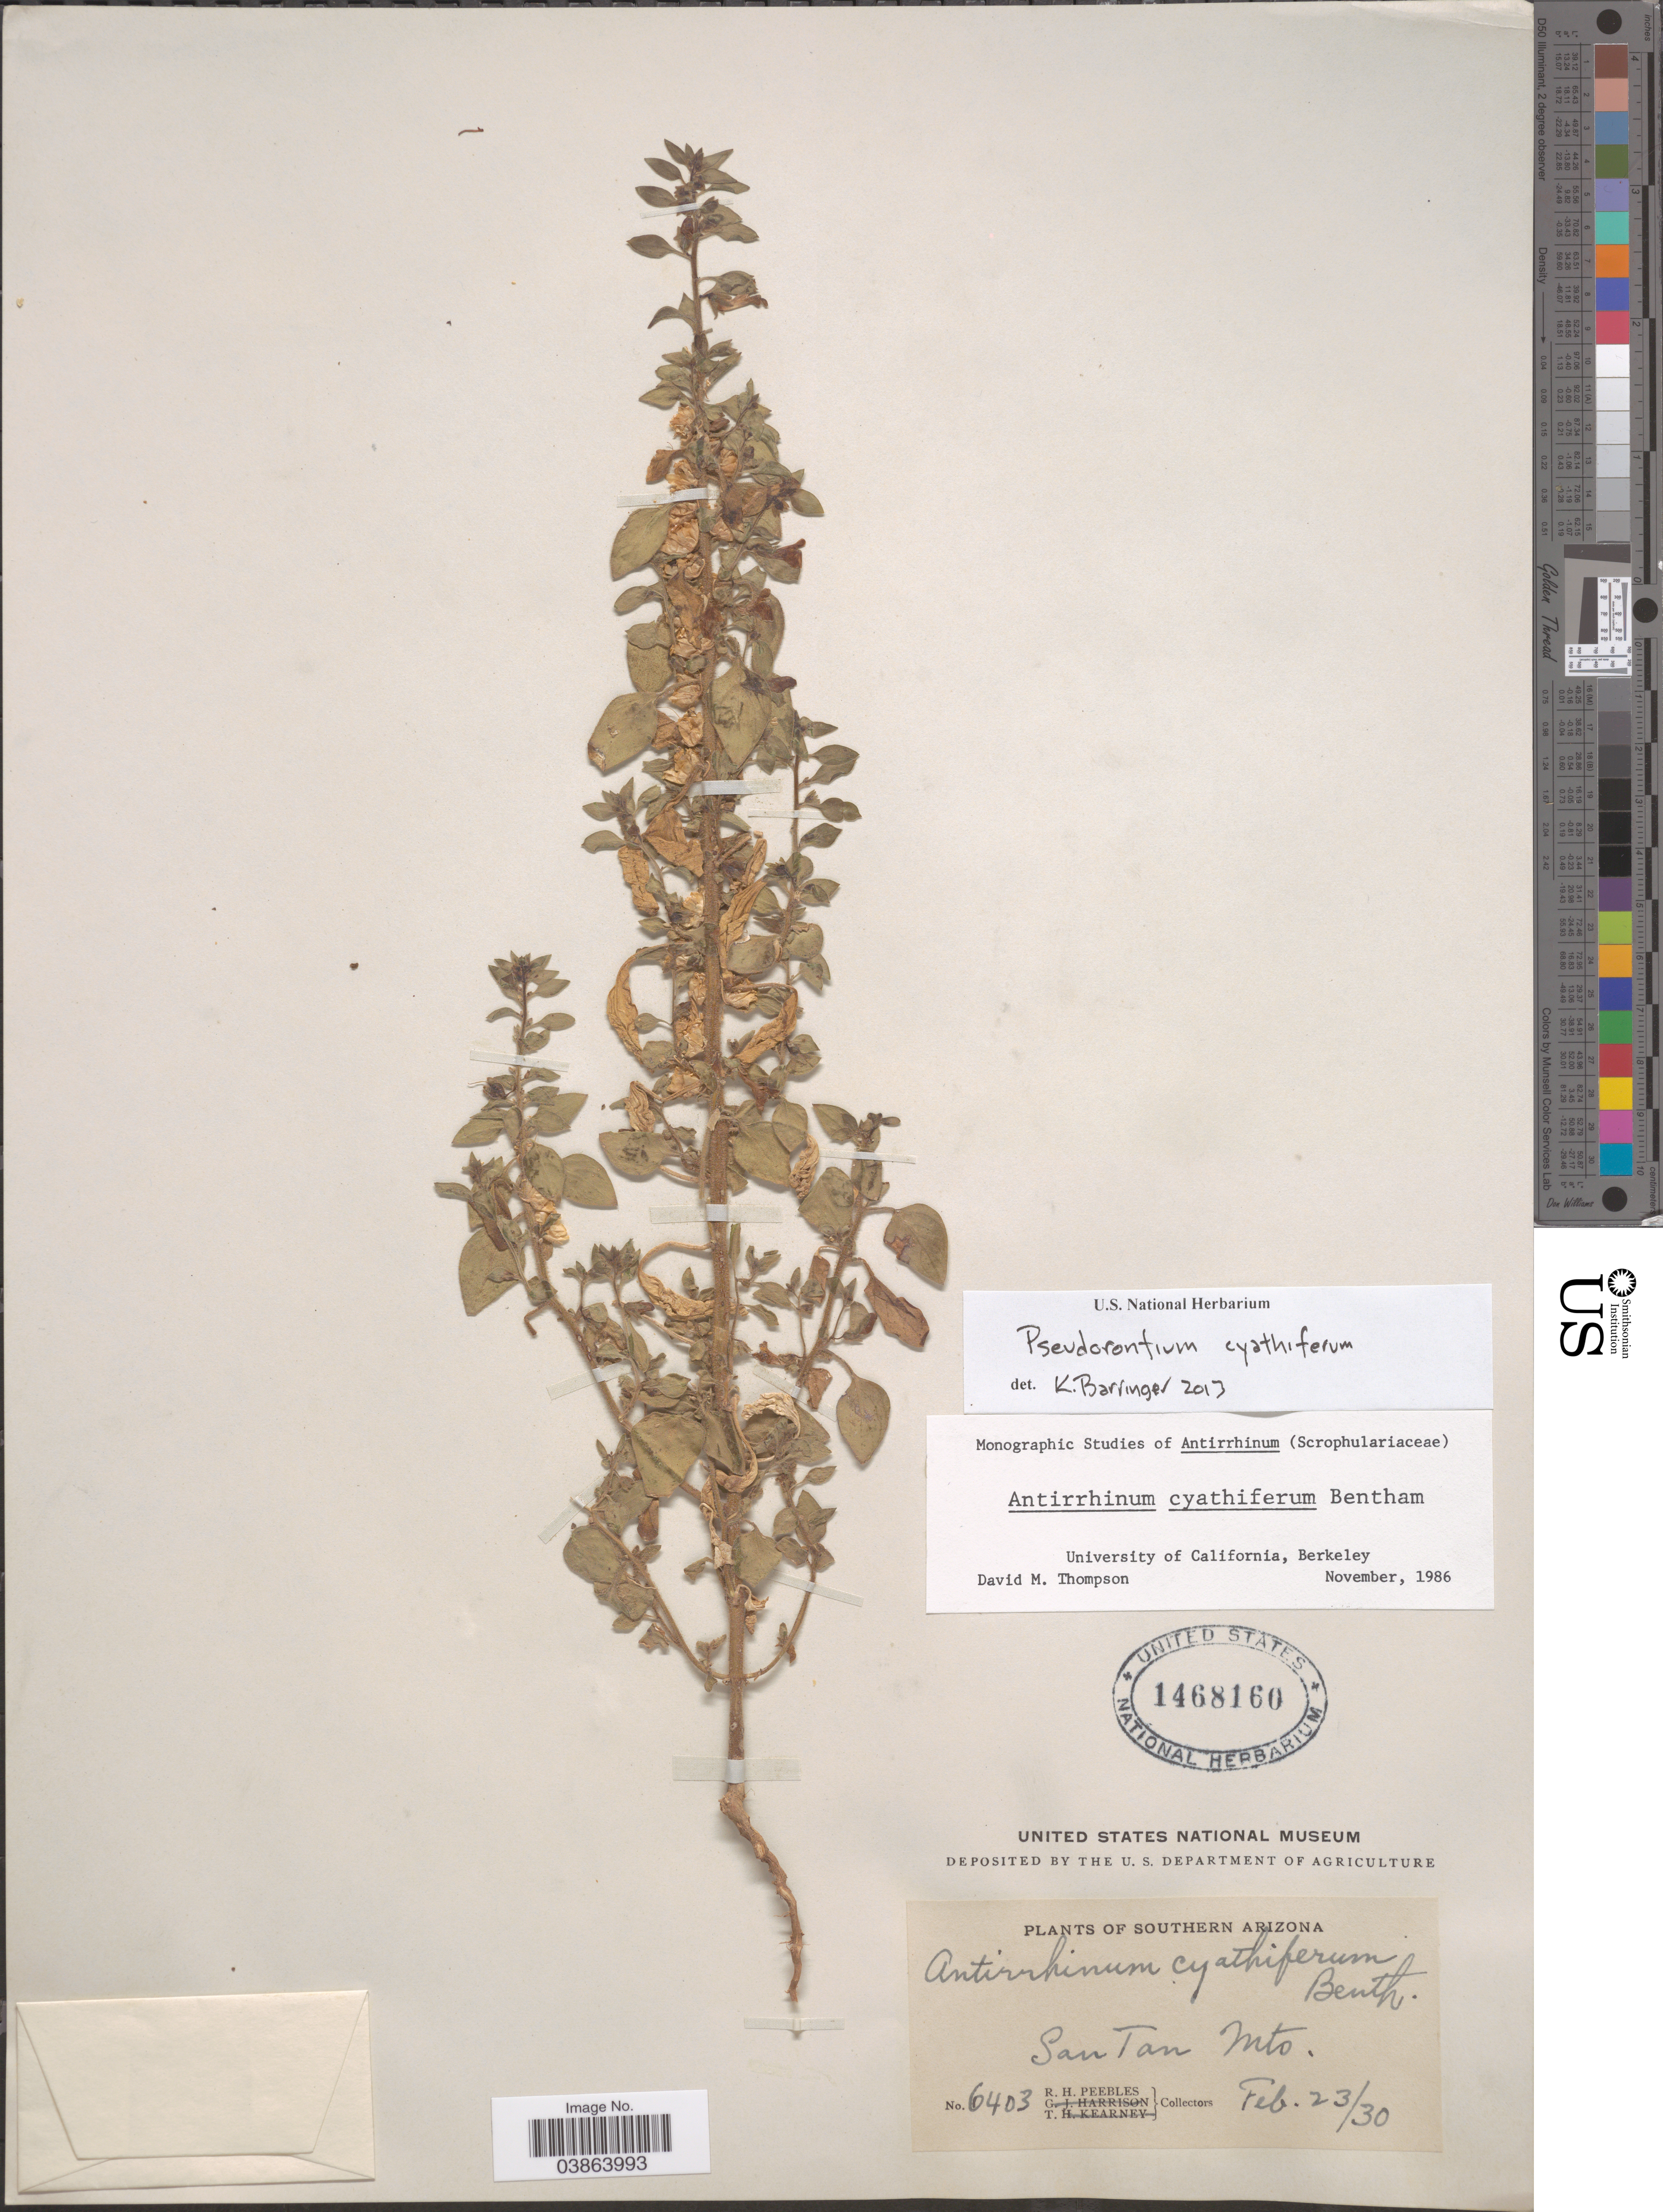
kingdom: Plantae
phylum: Tracheophyta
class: Magnoliopsida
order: Lamiales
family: Plantaginaceae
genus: Pseudorontium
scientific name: Pseudorontium cyathiferum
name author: (Benth.) Rothm.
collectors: R. H. Peebles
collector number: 6403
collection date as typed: Transcribed d/m/y: 23/2/30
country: United States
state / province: Arizona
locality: Southern Arizona. San Tan Mts.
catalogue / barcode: US 1468160